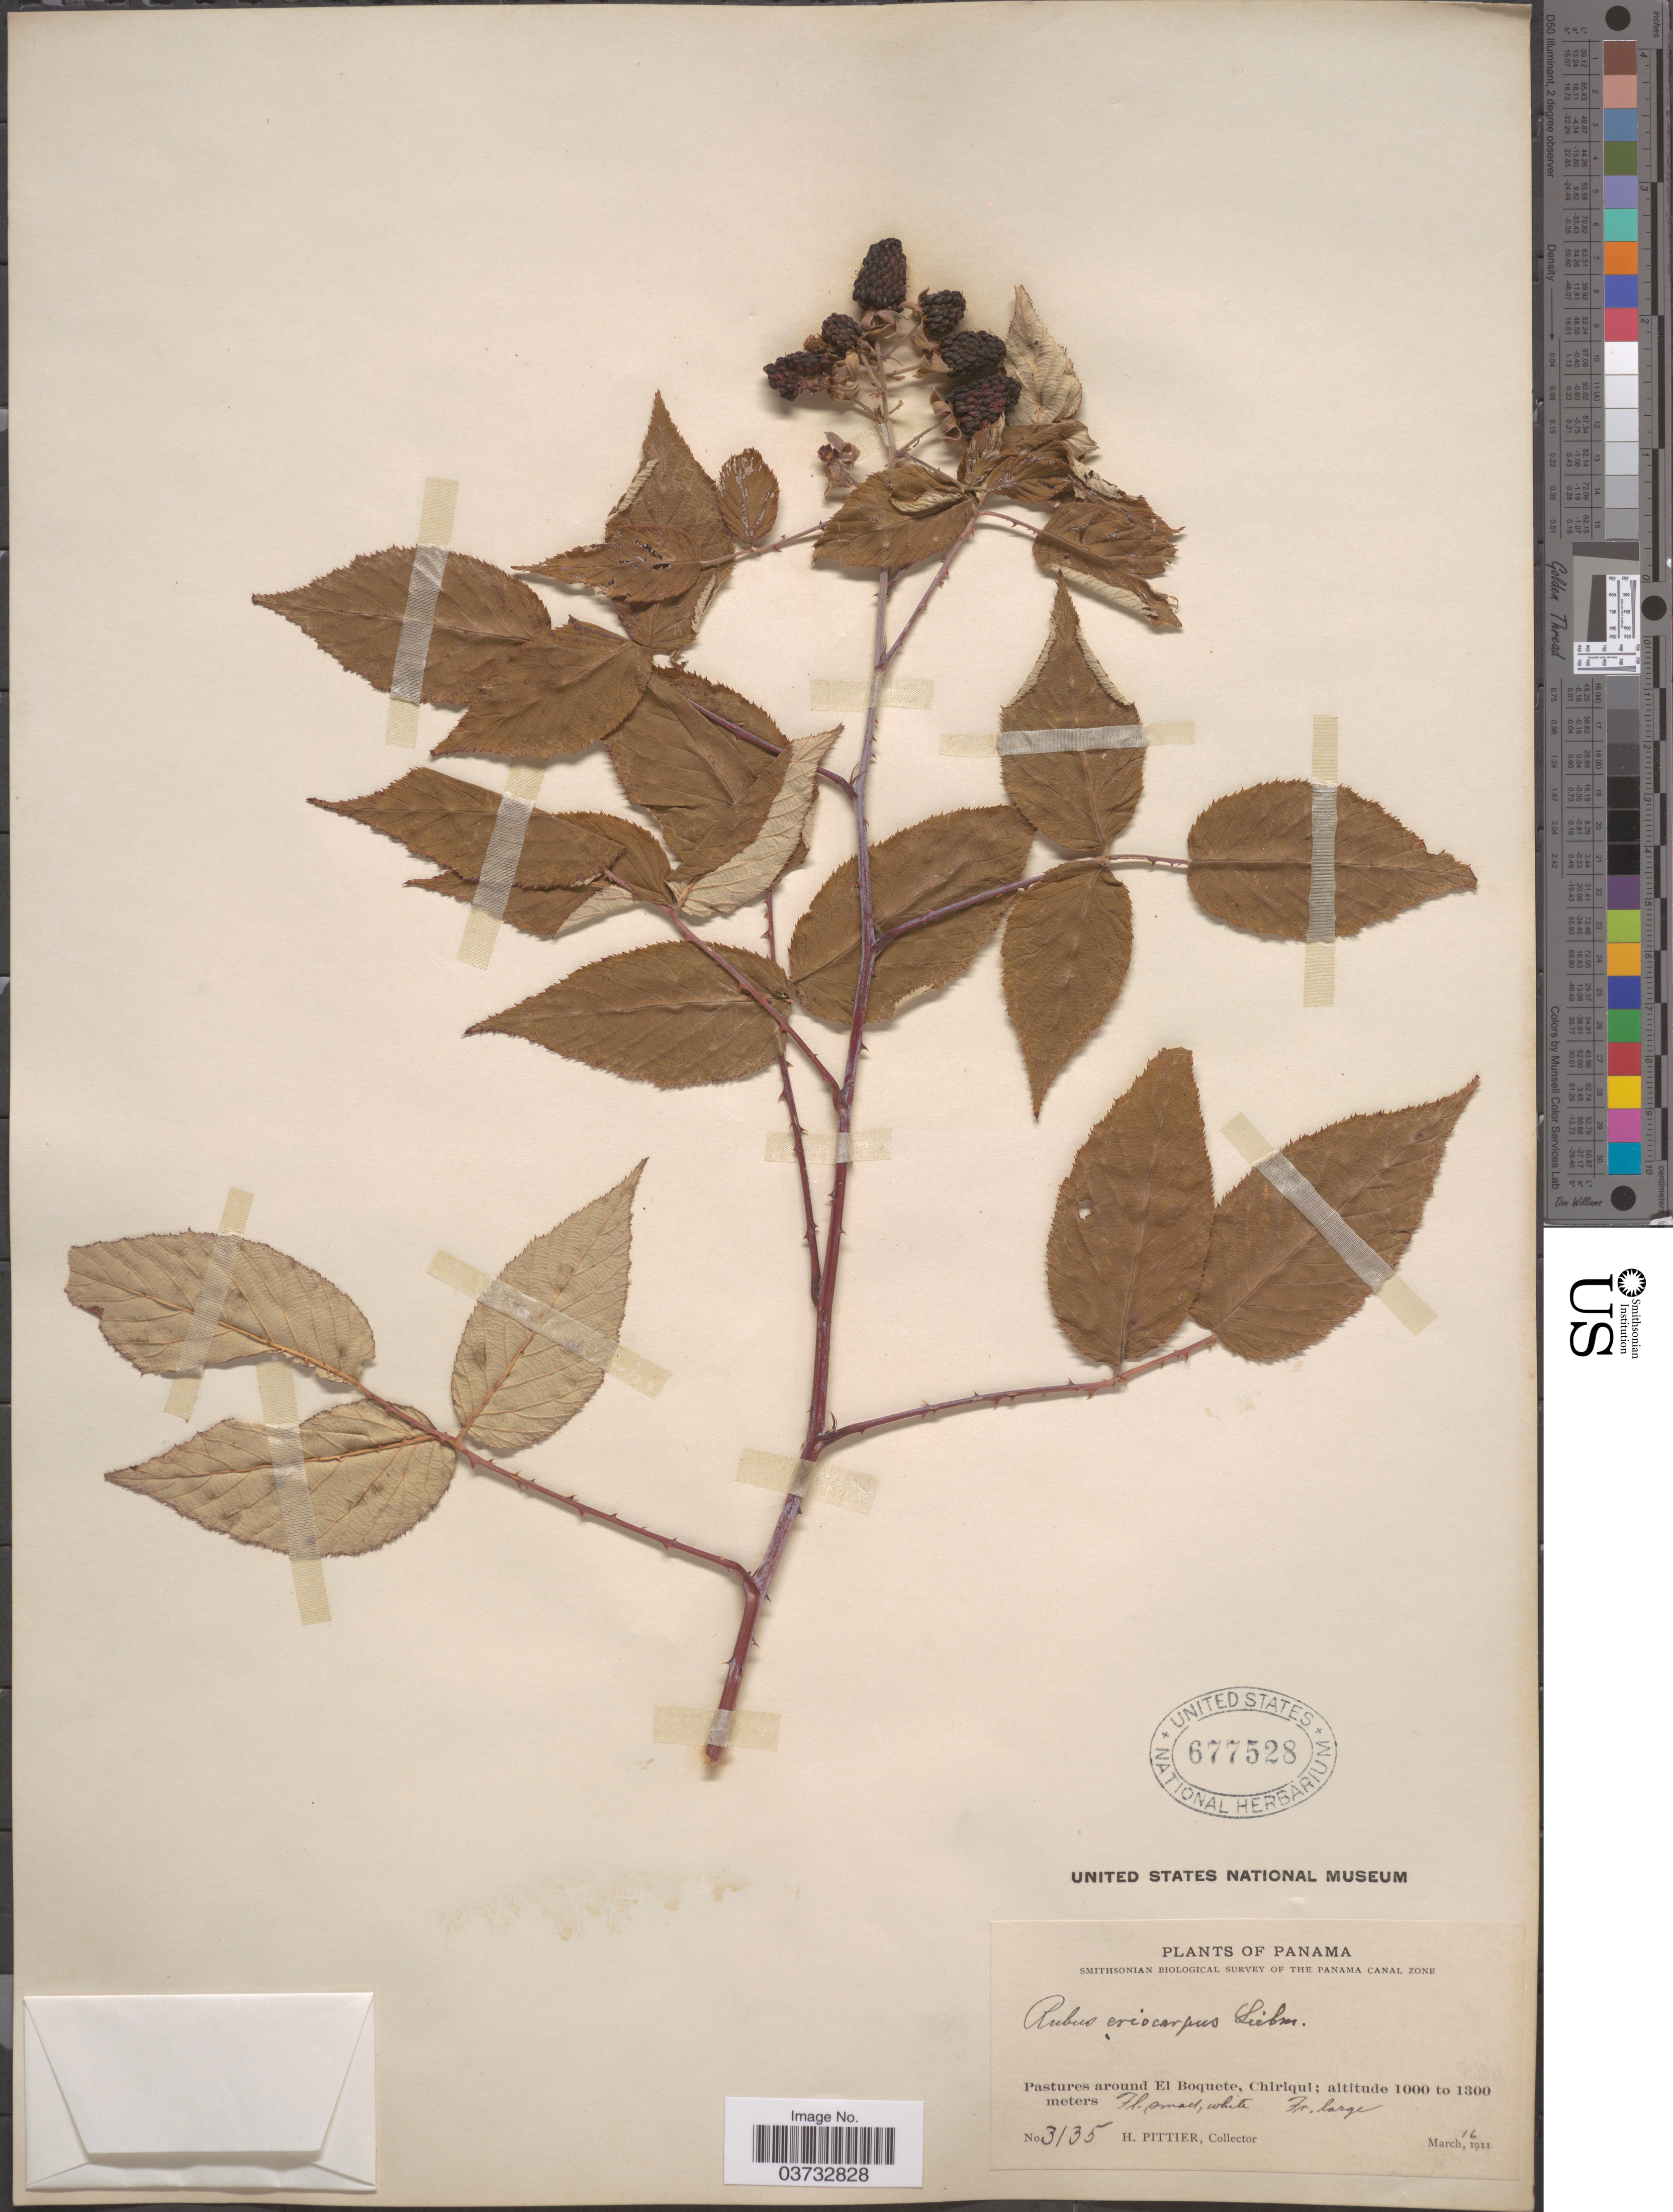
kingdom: Plantae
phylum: Tracheophyta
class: Magnoliopsida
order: Rosales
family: Rosaceae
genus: Rubus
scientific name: Rubus eriocarpus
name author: Liebm.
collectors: H. F. Pittier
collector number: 3135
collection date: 1911-03-16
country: Panama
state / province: Chiriqui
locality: Pastures around El Boquete.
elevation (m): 1000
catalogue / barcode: US 677528